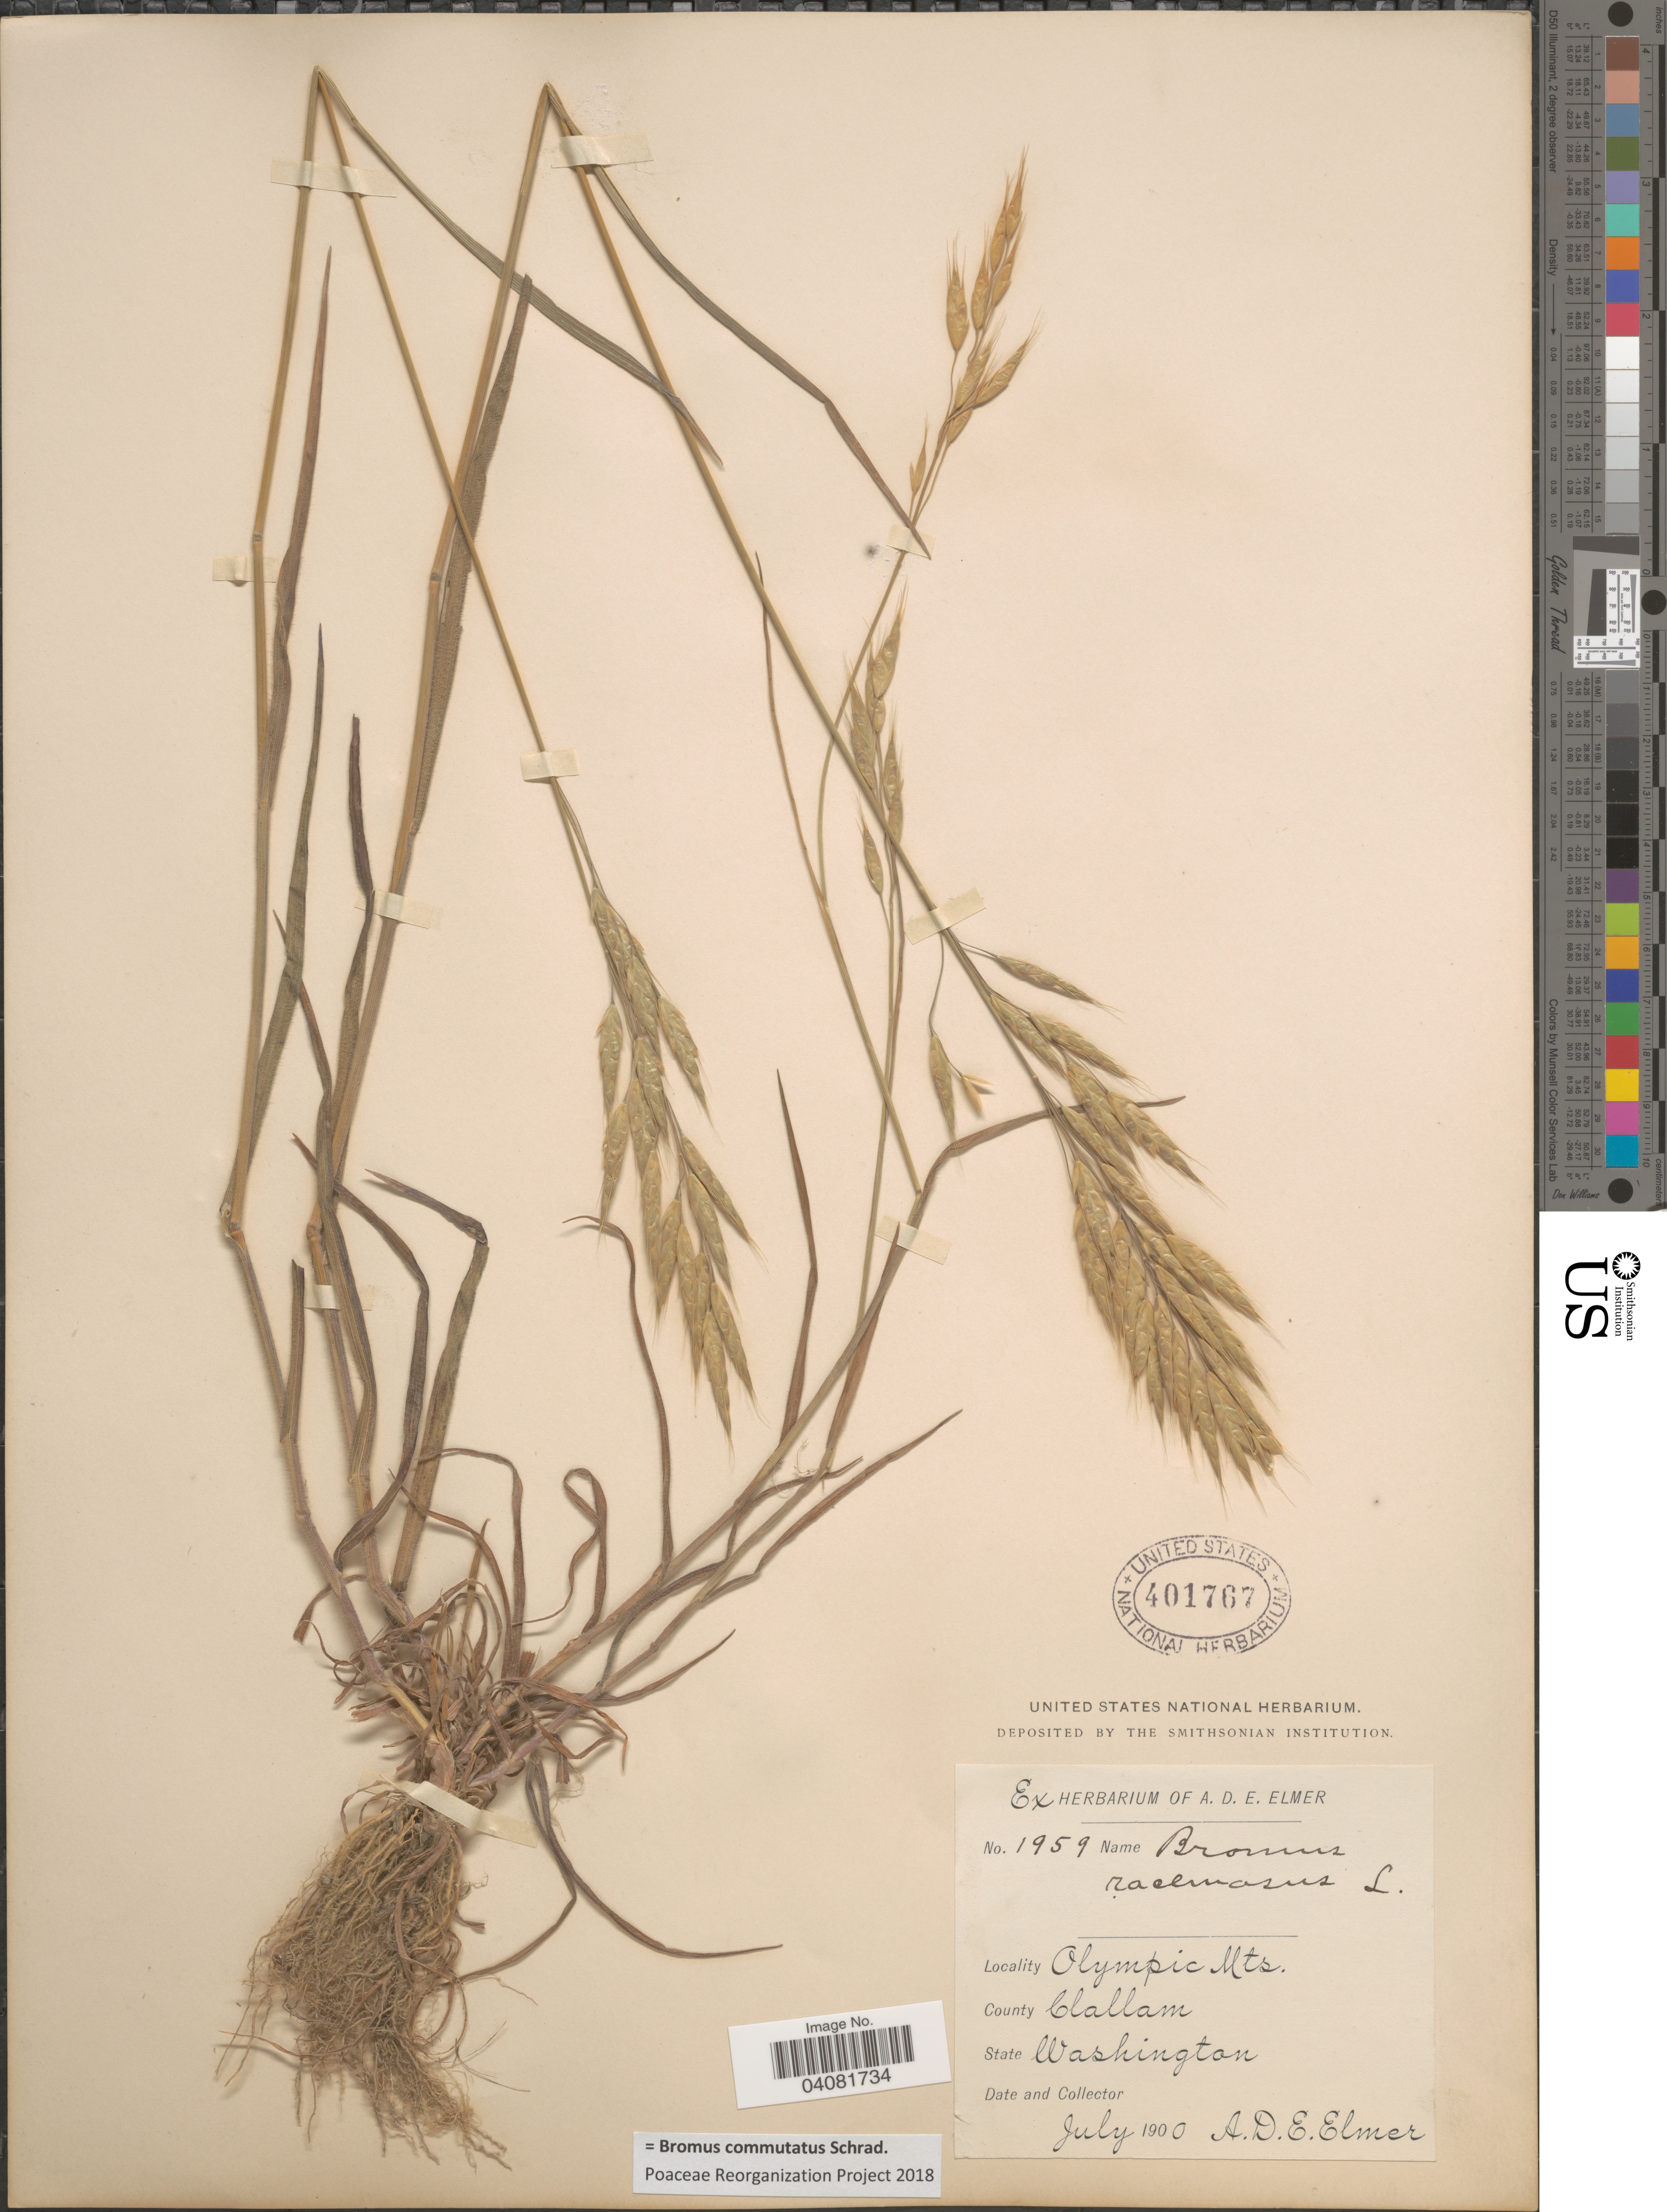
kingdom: Plantae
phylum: Tracheophyta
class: Liliopsida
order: Poales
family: Poaceae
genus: Bromus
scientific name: Bromus commutatus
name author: Schrad.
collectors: A. D. E. Elmer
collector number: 1959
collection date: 1900-07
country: United States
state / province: Washington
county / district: Clallam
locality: Olympic Mts. County Clallam.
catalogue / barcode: US 401767